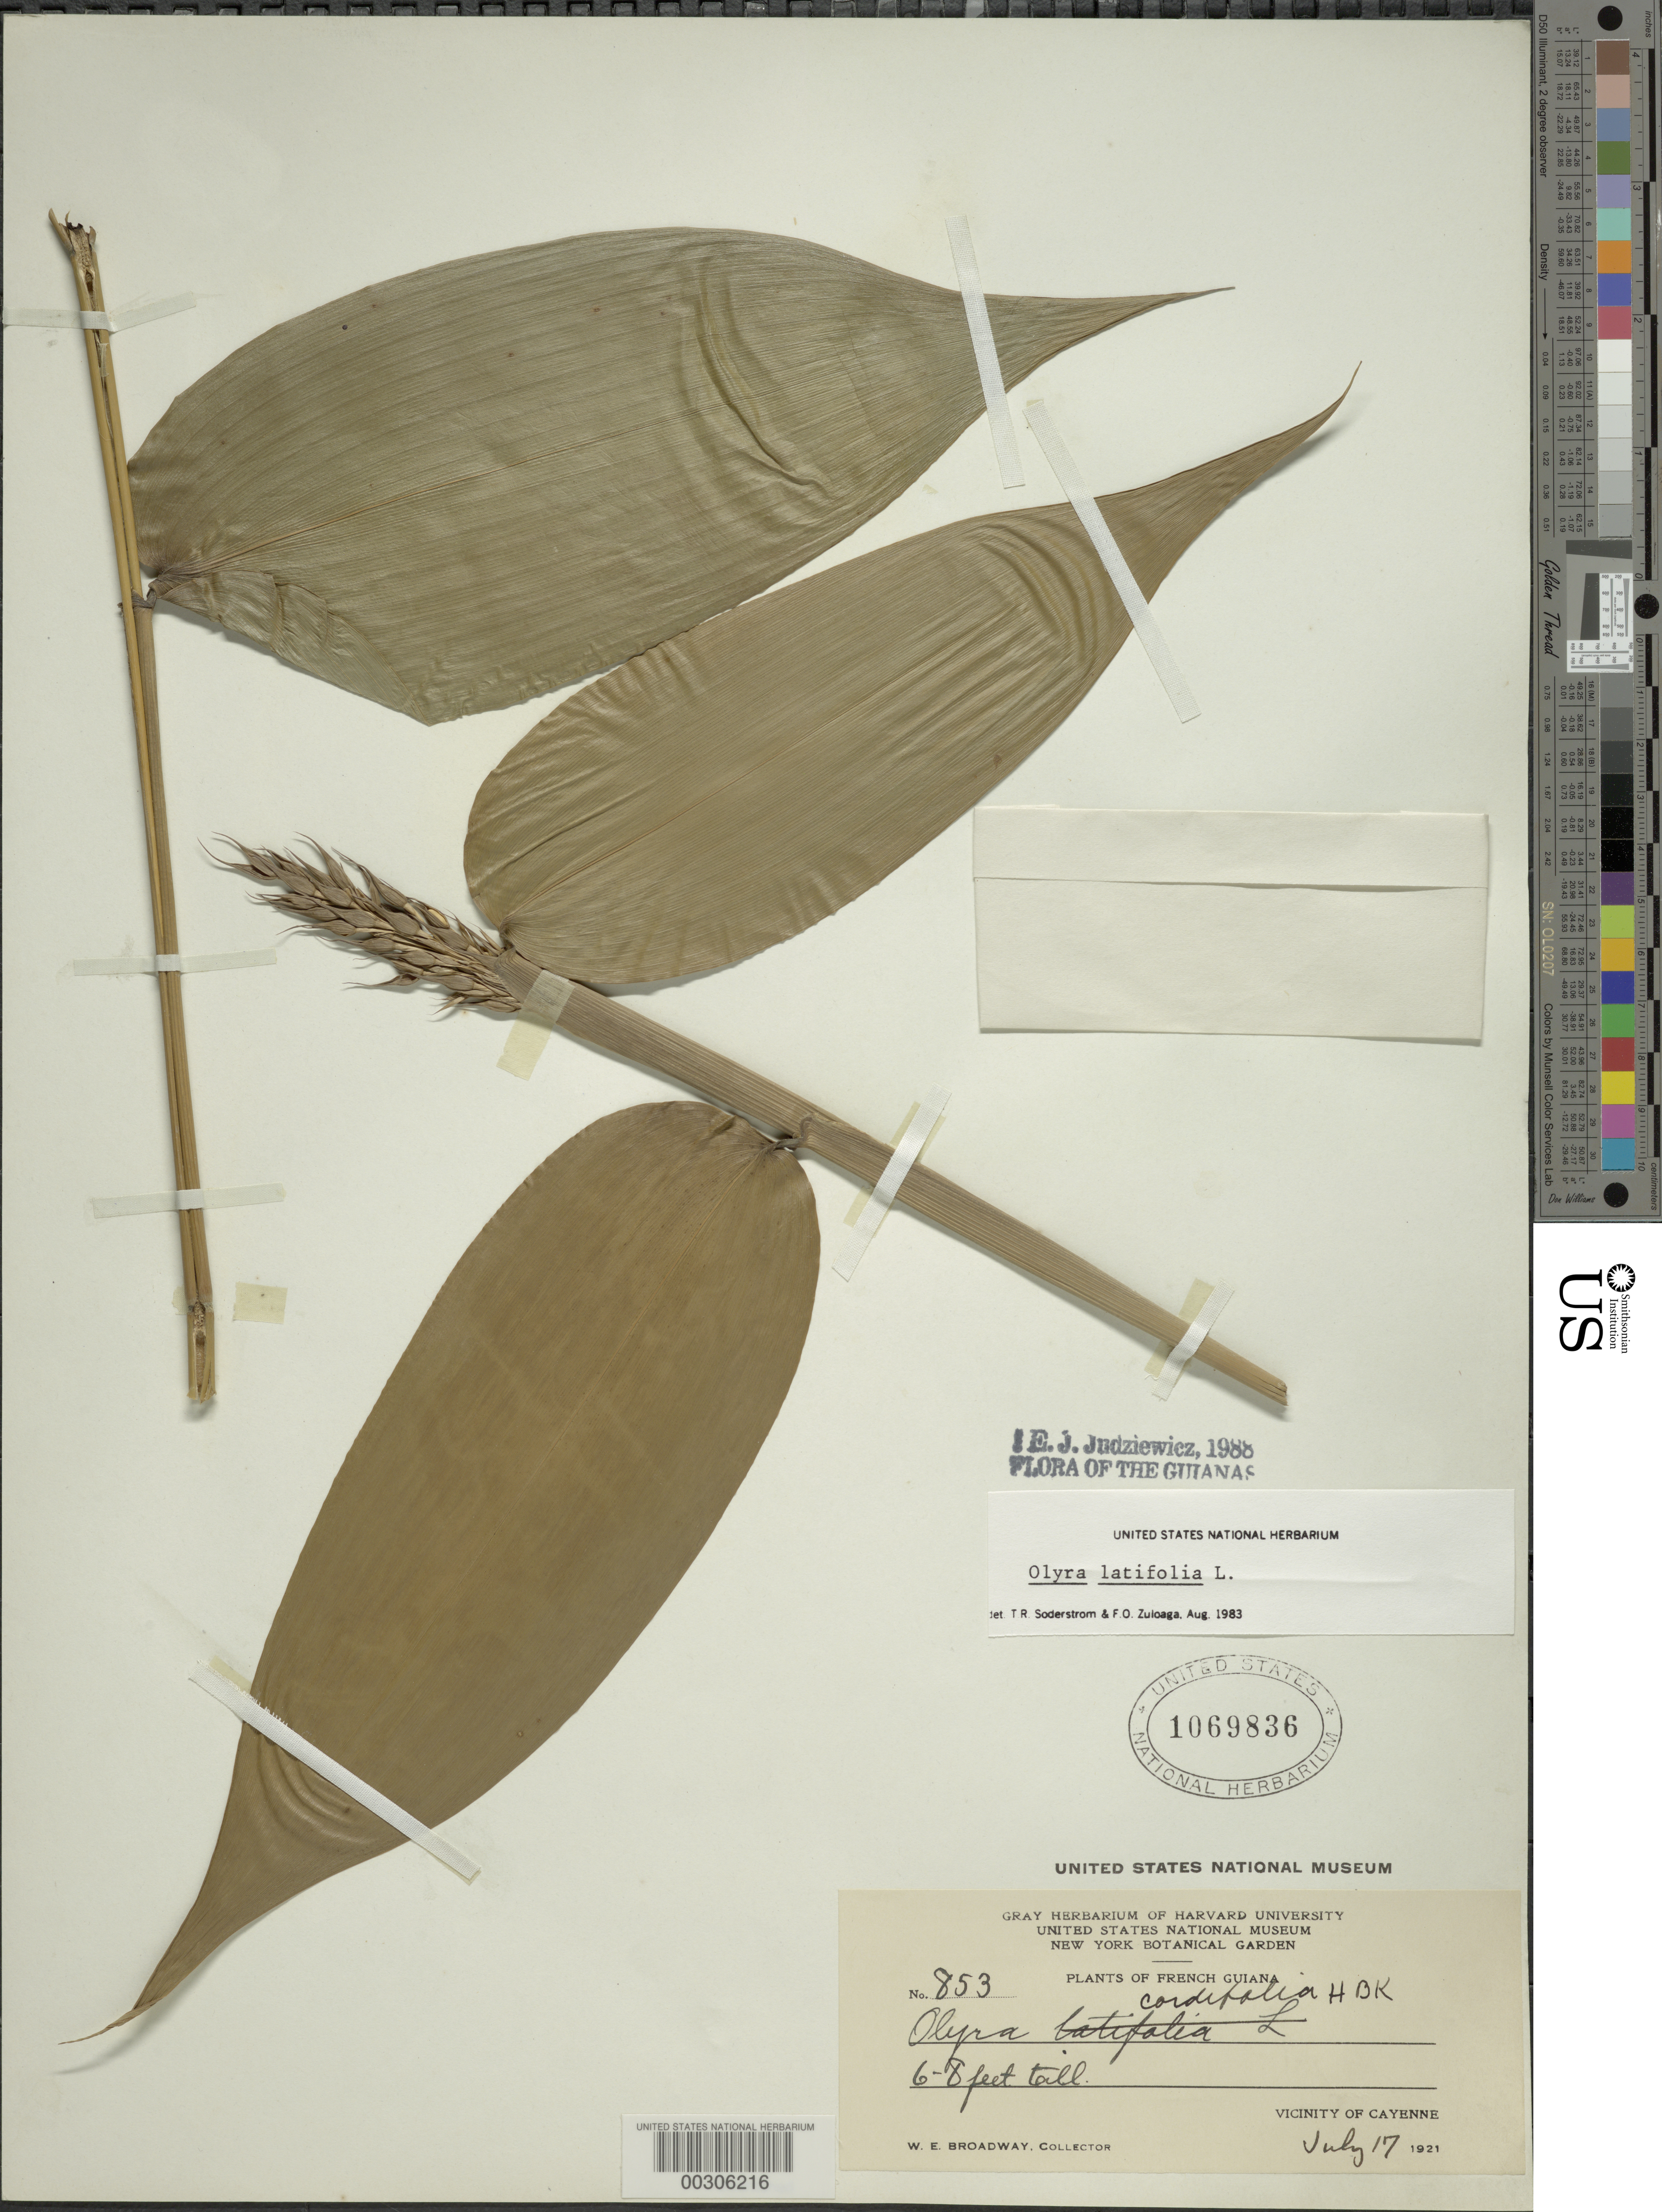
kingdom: Plantae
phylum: Tracheophyta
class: Liliopsida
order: Poales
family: Poaceae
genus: Olyra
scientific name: Olyra latifolia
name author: L.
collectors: W. E. Broadway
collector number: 853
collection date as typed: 17 Jul 1921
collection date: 1921-07-17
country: French Guiana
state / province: Cayenne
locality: Cayenne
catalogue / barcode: US 1069836